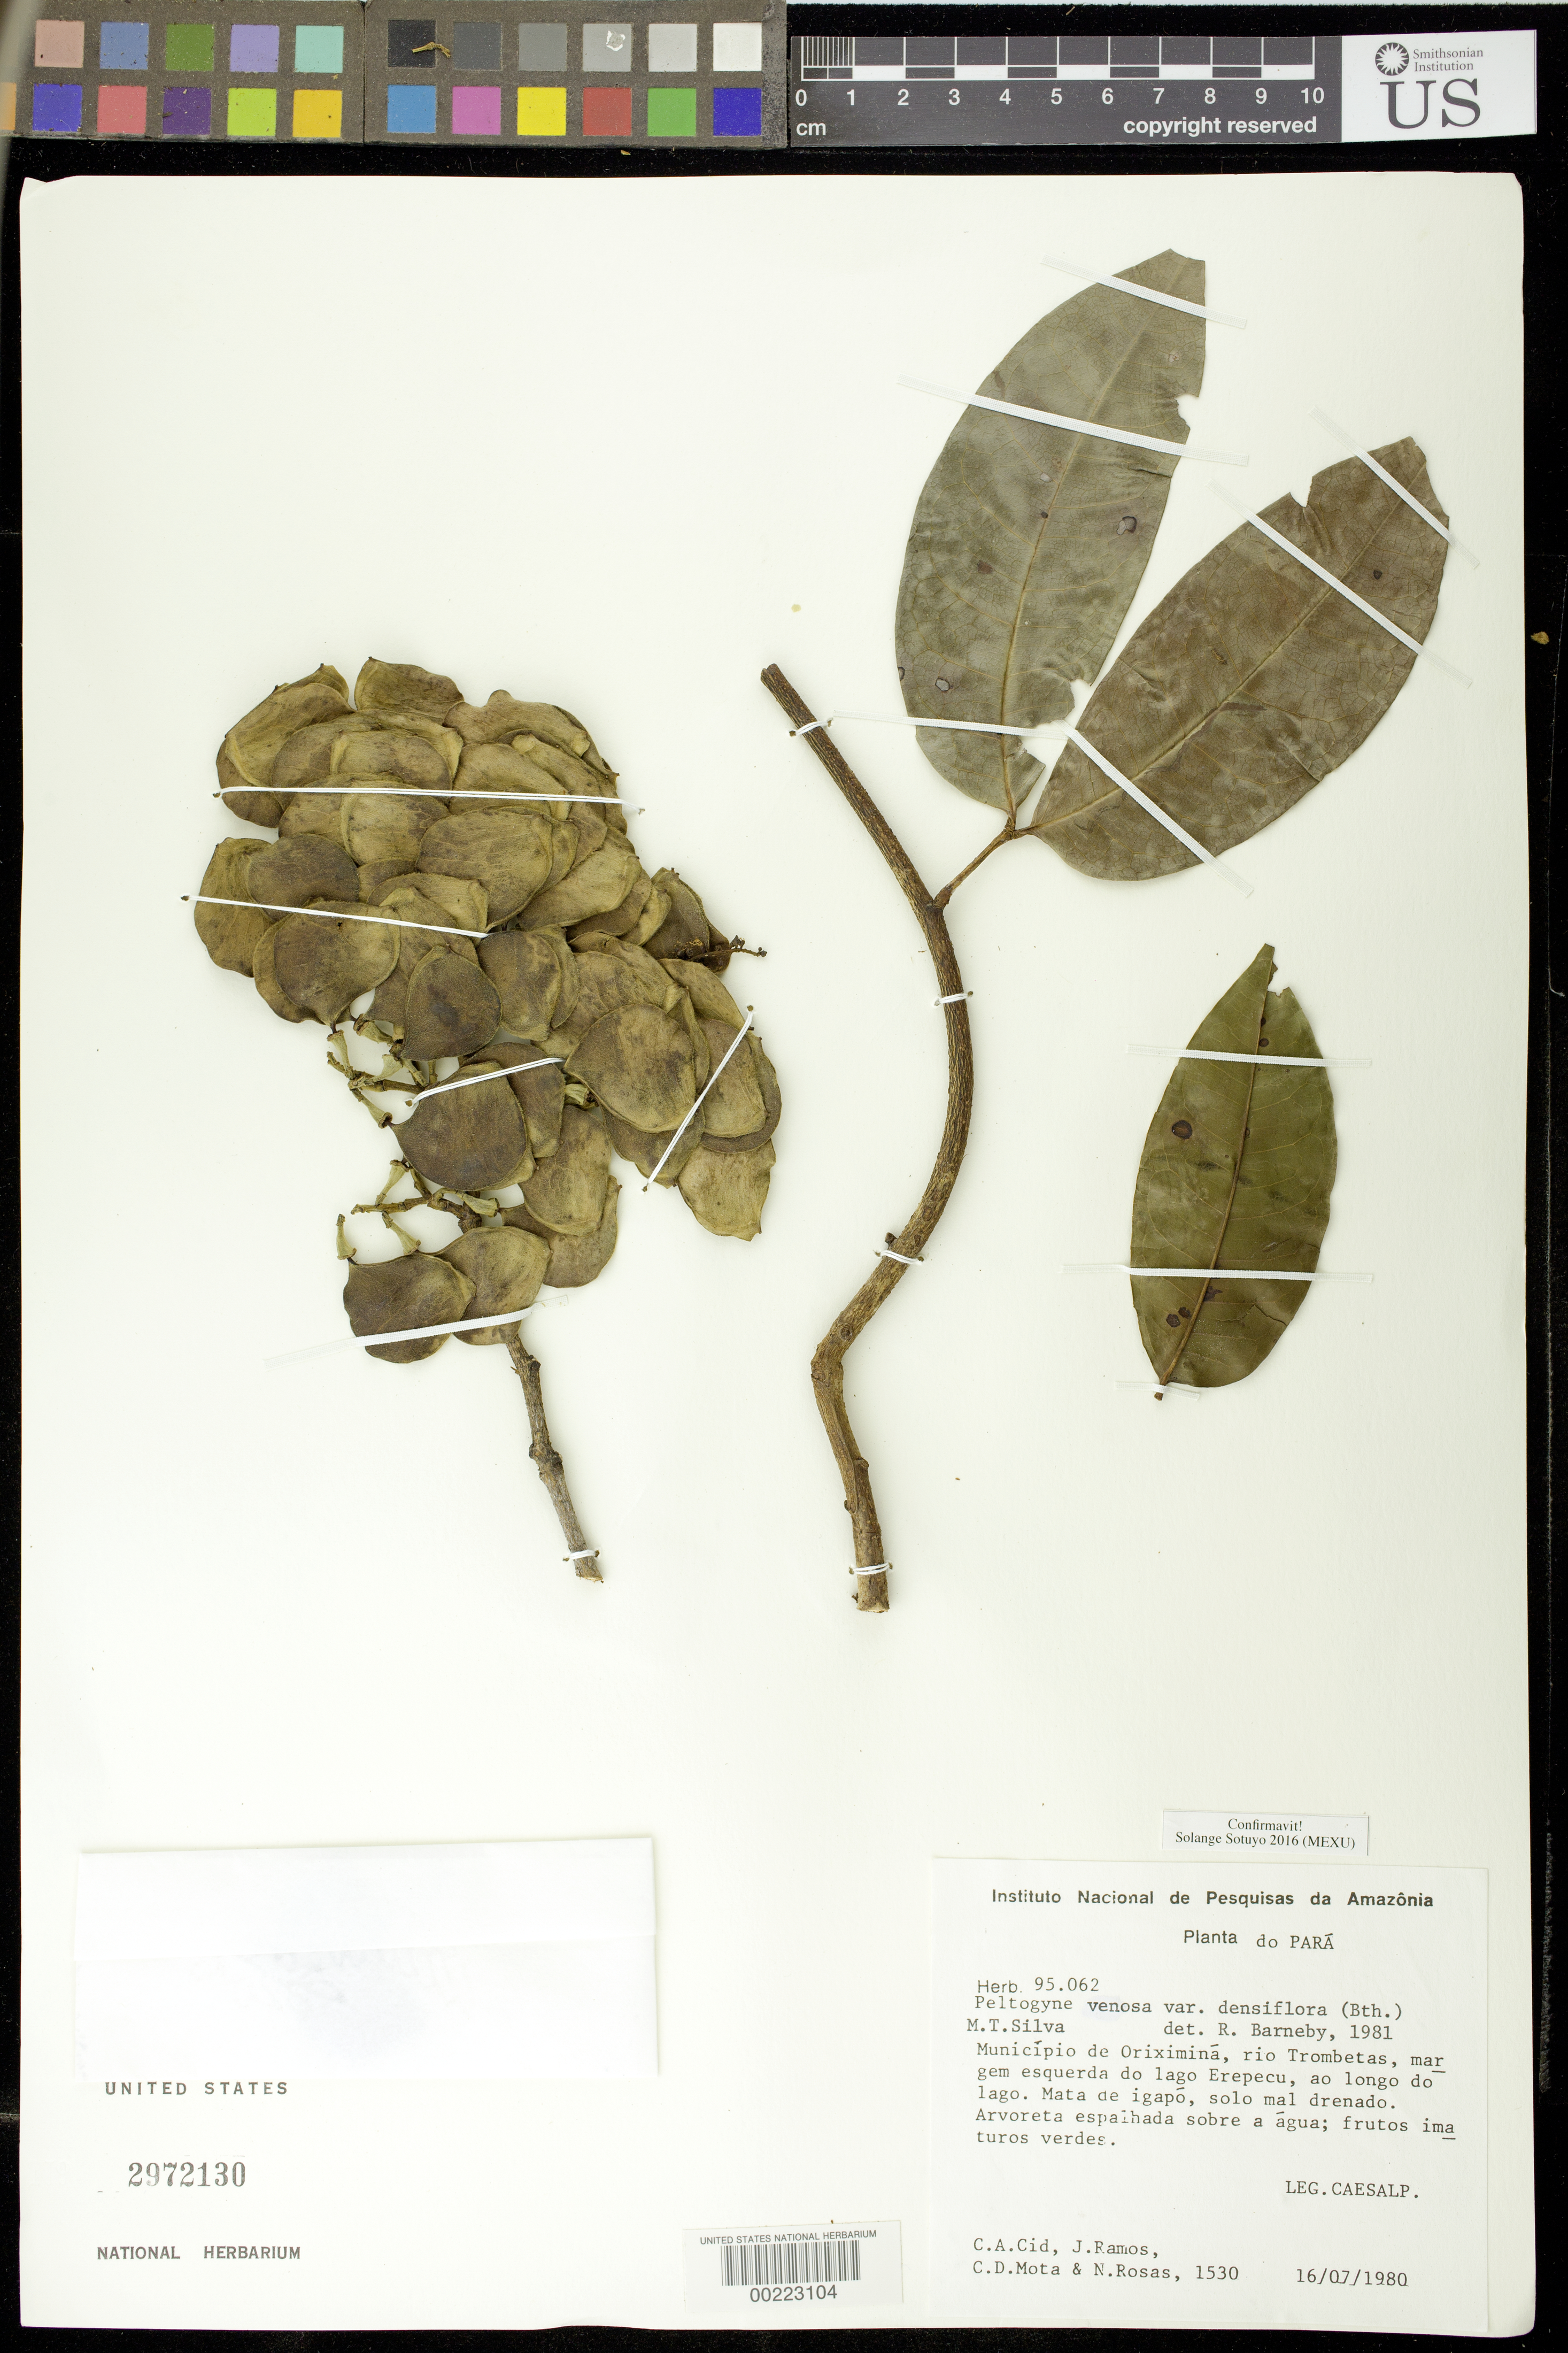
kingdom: Plantae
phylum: Tracheophyta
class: Magnoliopsida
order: Fabales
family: Fabaceae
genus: Peltogyne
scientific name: Peltogyne venosa subsp. densiflora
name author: (Spruce ex Benth.) M.F. Silva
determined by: Sotuyo, Solange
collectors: C. A. Cid Ferreira, J. F. Ramos, C. D. Mota & N. Rosas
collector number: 1530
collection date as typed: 16 Jul 1980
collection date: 1980-07-16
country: Brazil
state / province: Pará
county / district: Oriximiná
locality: Rio trombetas, right edge, lago erepecu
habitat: Along the lake; woods on igapo; bad-draining ground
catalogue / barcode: US 2972130